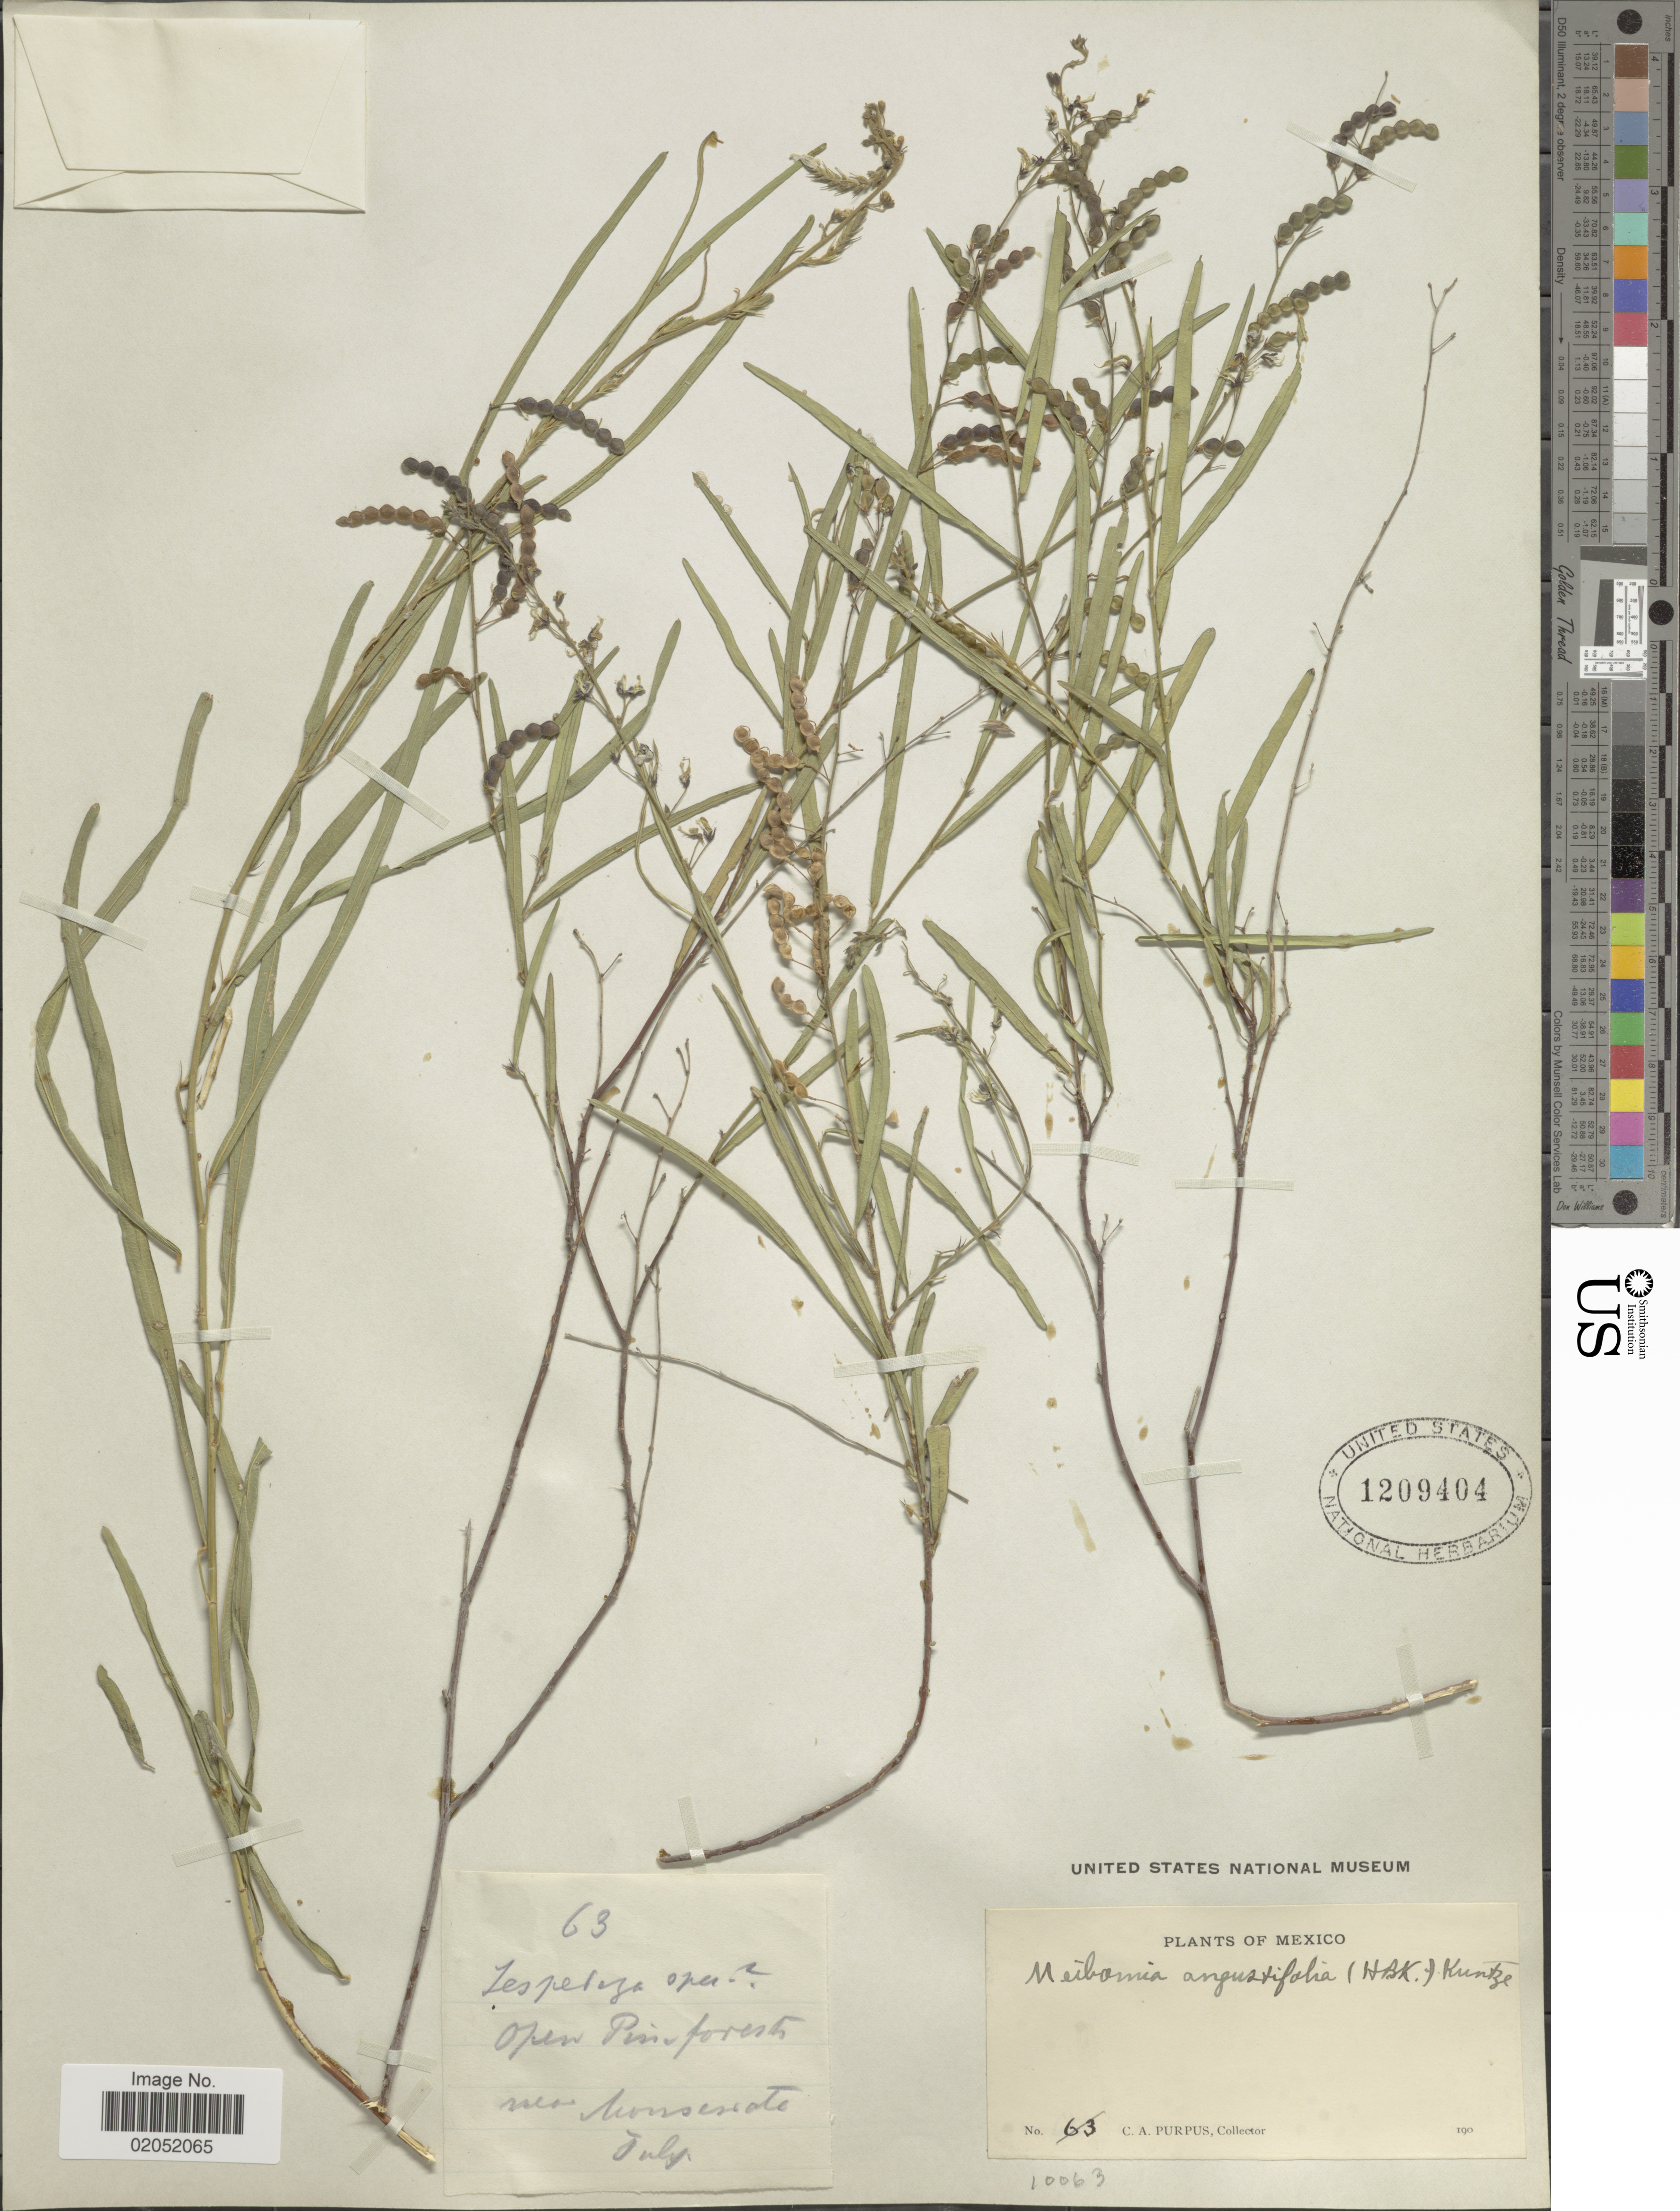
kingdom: Plantae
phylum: Tracheophyta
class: Magnoliopsida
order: Fabales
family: Fabaceae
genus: Desmodium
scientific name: Desmodium angustifolium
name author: (Kunth) DC.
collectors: C. A. Purpus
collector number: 63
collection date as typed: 190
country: Mexico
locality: Near Monserrate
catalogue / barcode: US 1209404